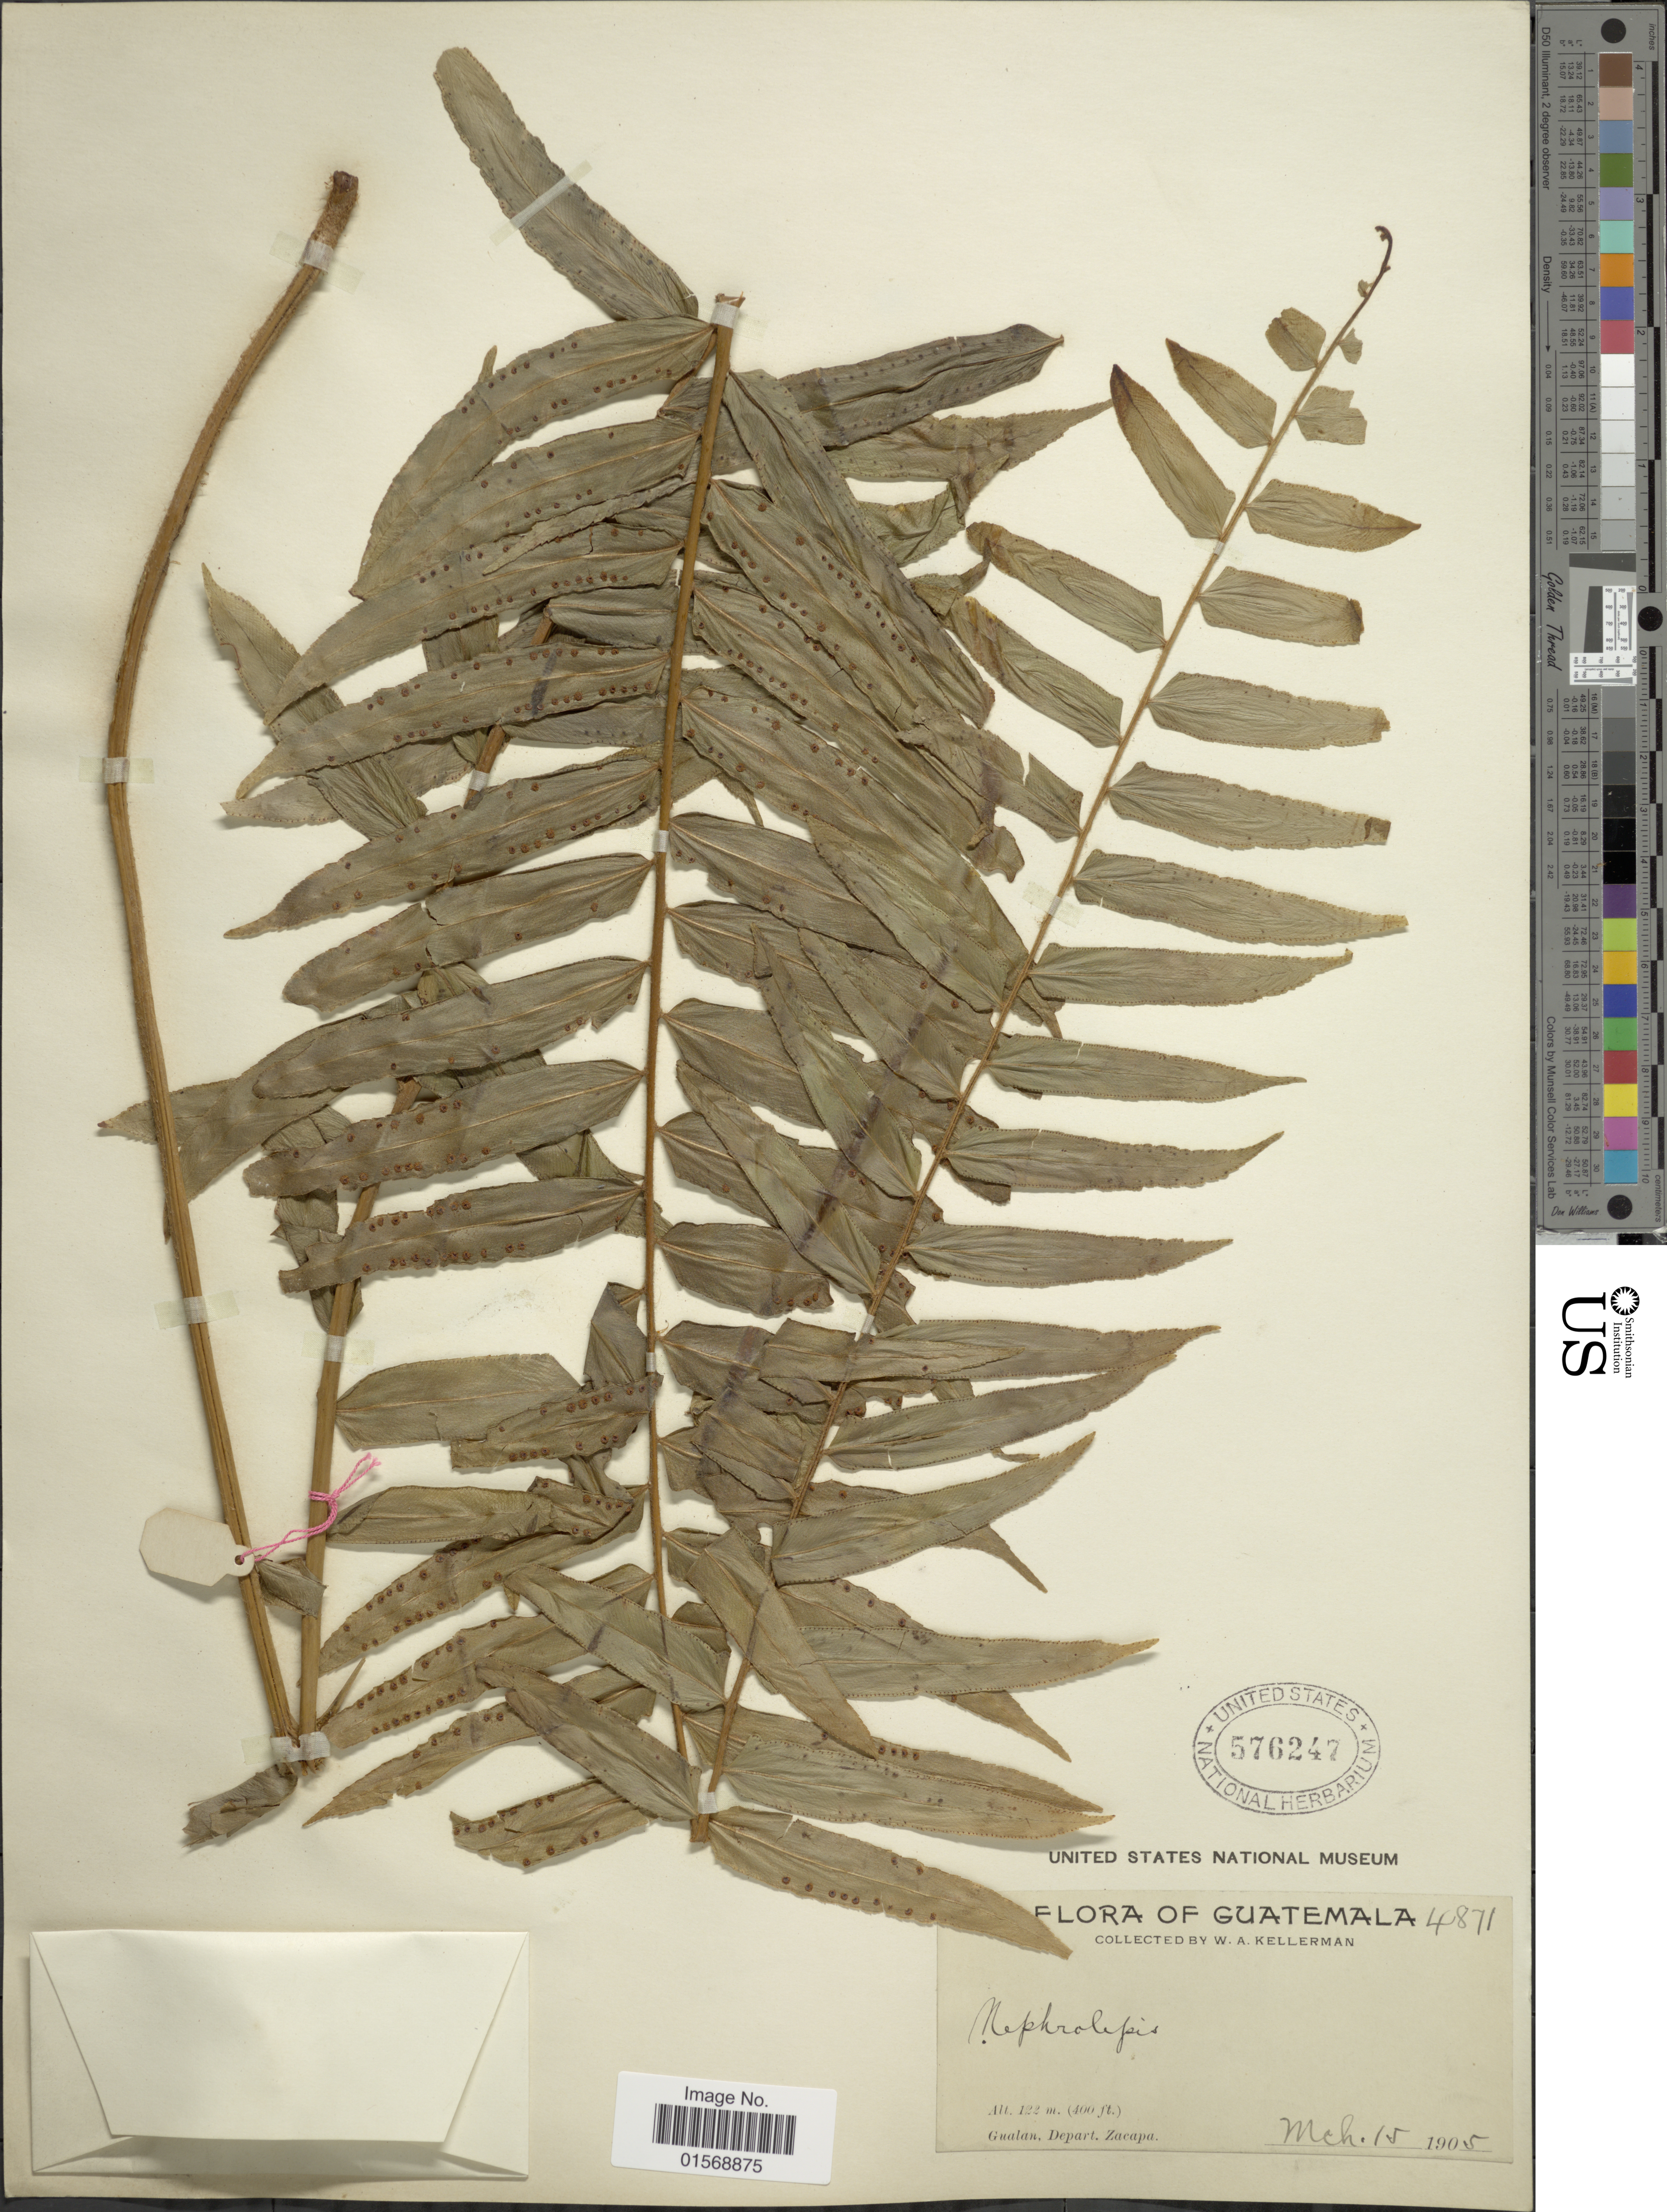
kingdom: Plantae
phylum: Tracheophyta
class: Polypodiopsida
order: Polypodiales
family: Nephrolepidaceae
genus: Nephrolepis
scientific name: Nephrolepis biserrata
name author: (Sw.) Schott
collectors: W. Kellerman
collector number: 4871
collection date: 1905-03-15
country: Guatemala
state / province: Zacapa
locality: Guatemala. Gualan, Depart. Zacapa.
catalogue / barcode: US 576247